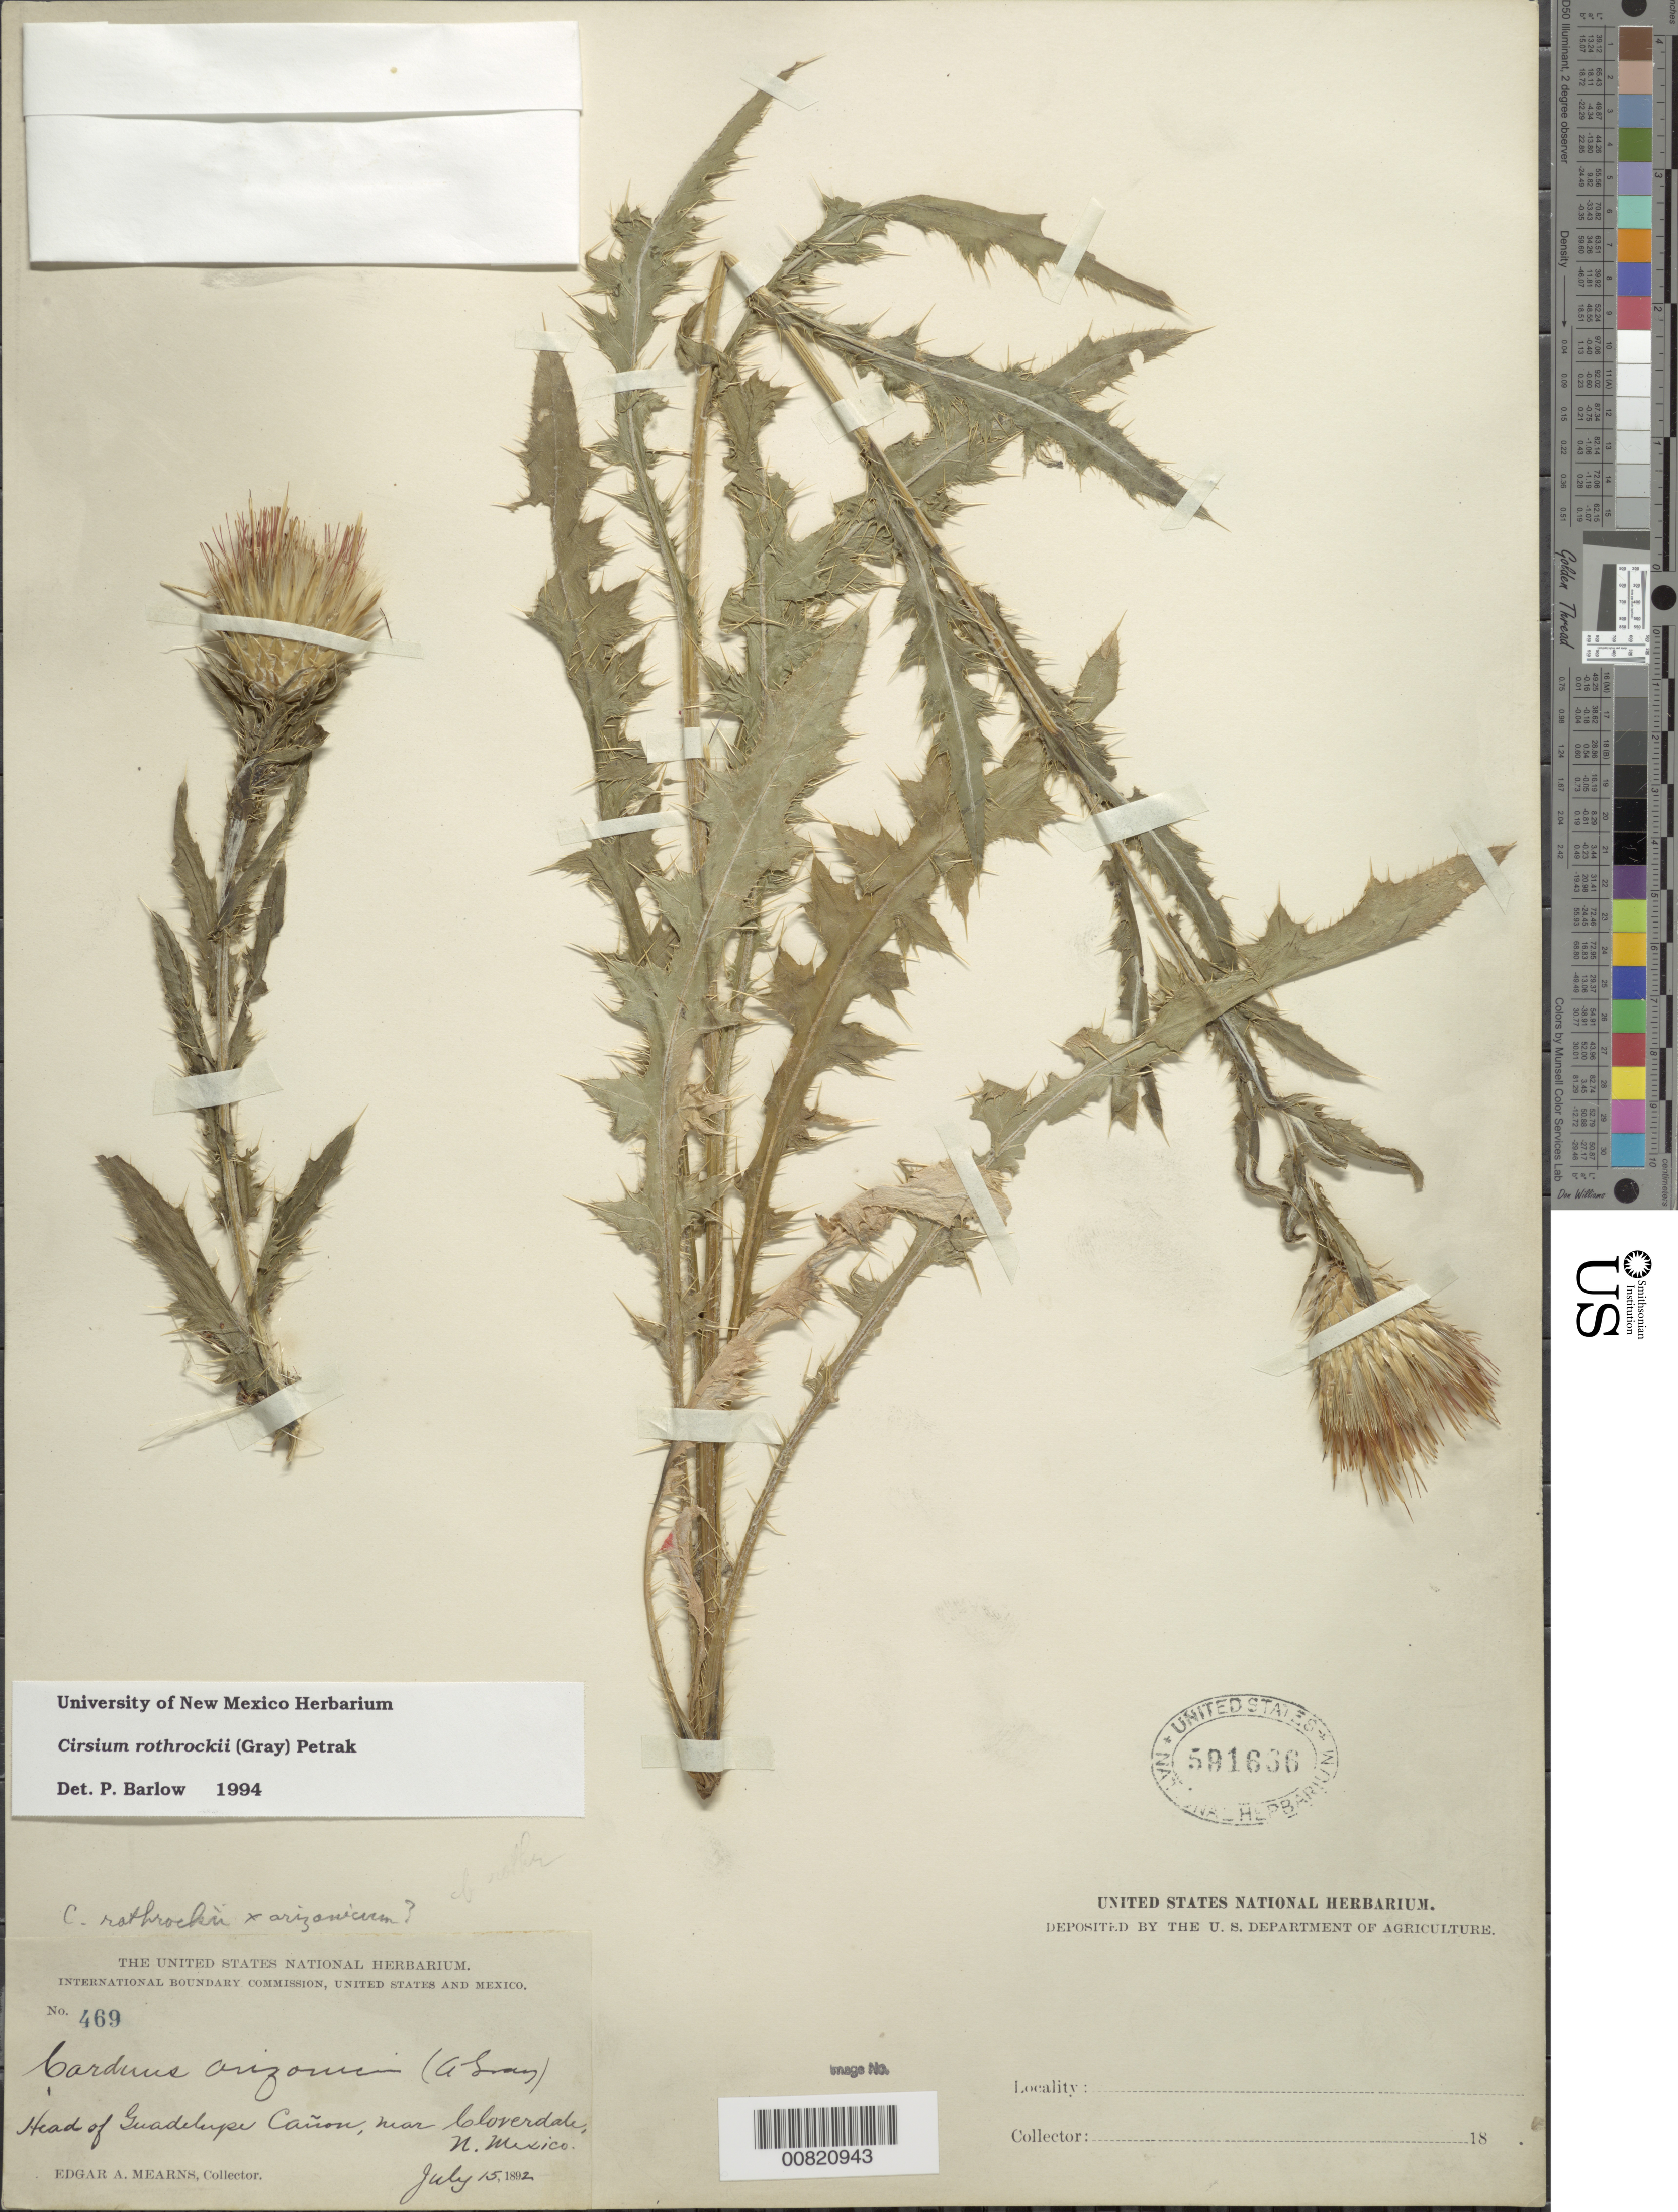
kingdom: Plantae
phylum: Tracheophyta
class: Magnoliopsida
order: Asterales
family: Asteraceae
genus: Cirsium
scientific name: Cirsium arizonicum var. rothrockii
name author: (A. Gray) D.J. Keil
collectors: E. A. Mearns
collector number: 469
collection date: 1892-07-15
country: United States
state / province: New Mexico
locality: Head of Guadelupe Cañon, near Cloverdale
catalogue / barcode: US 591636